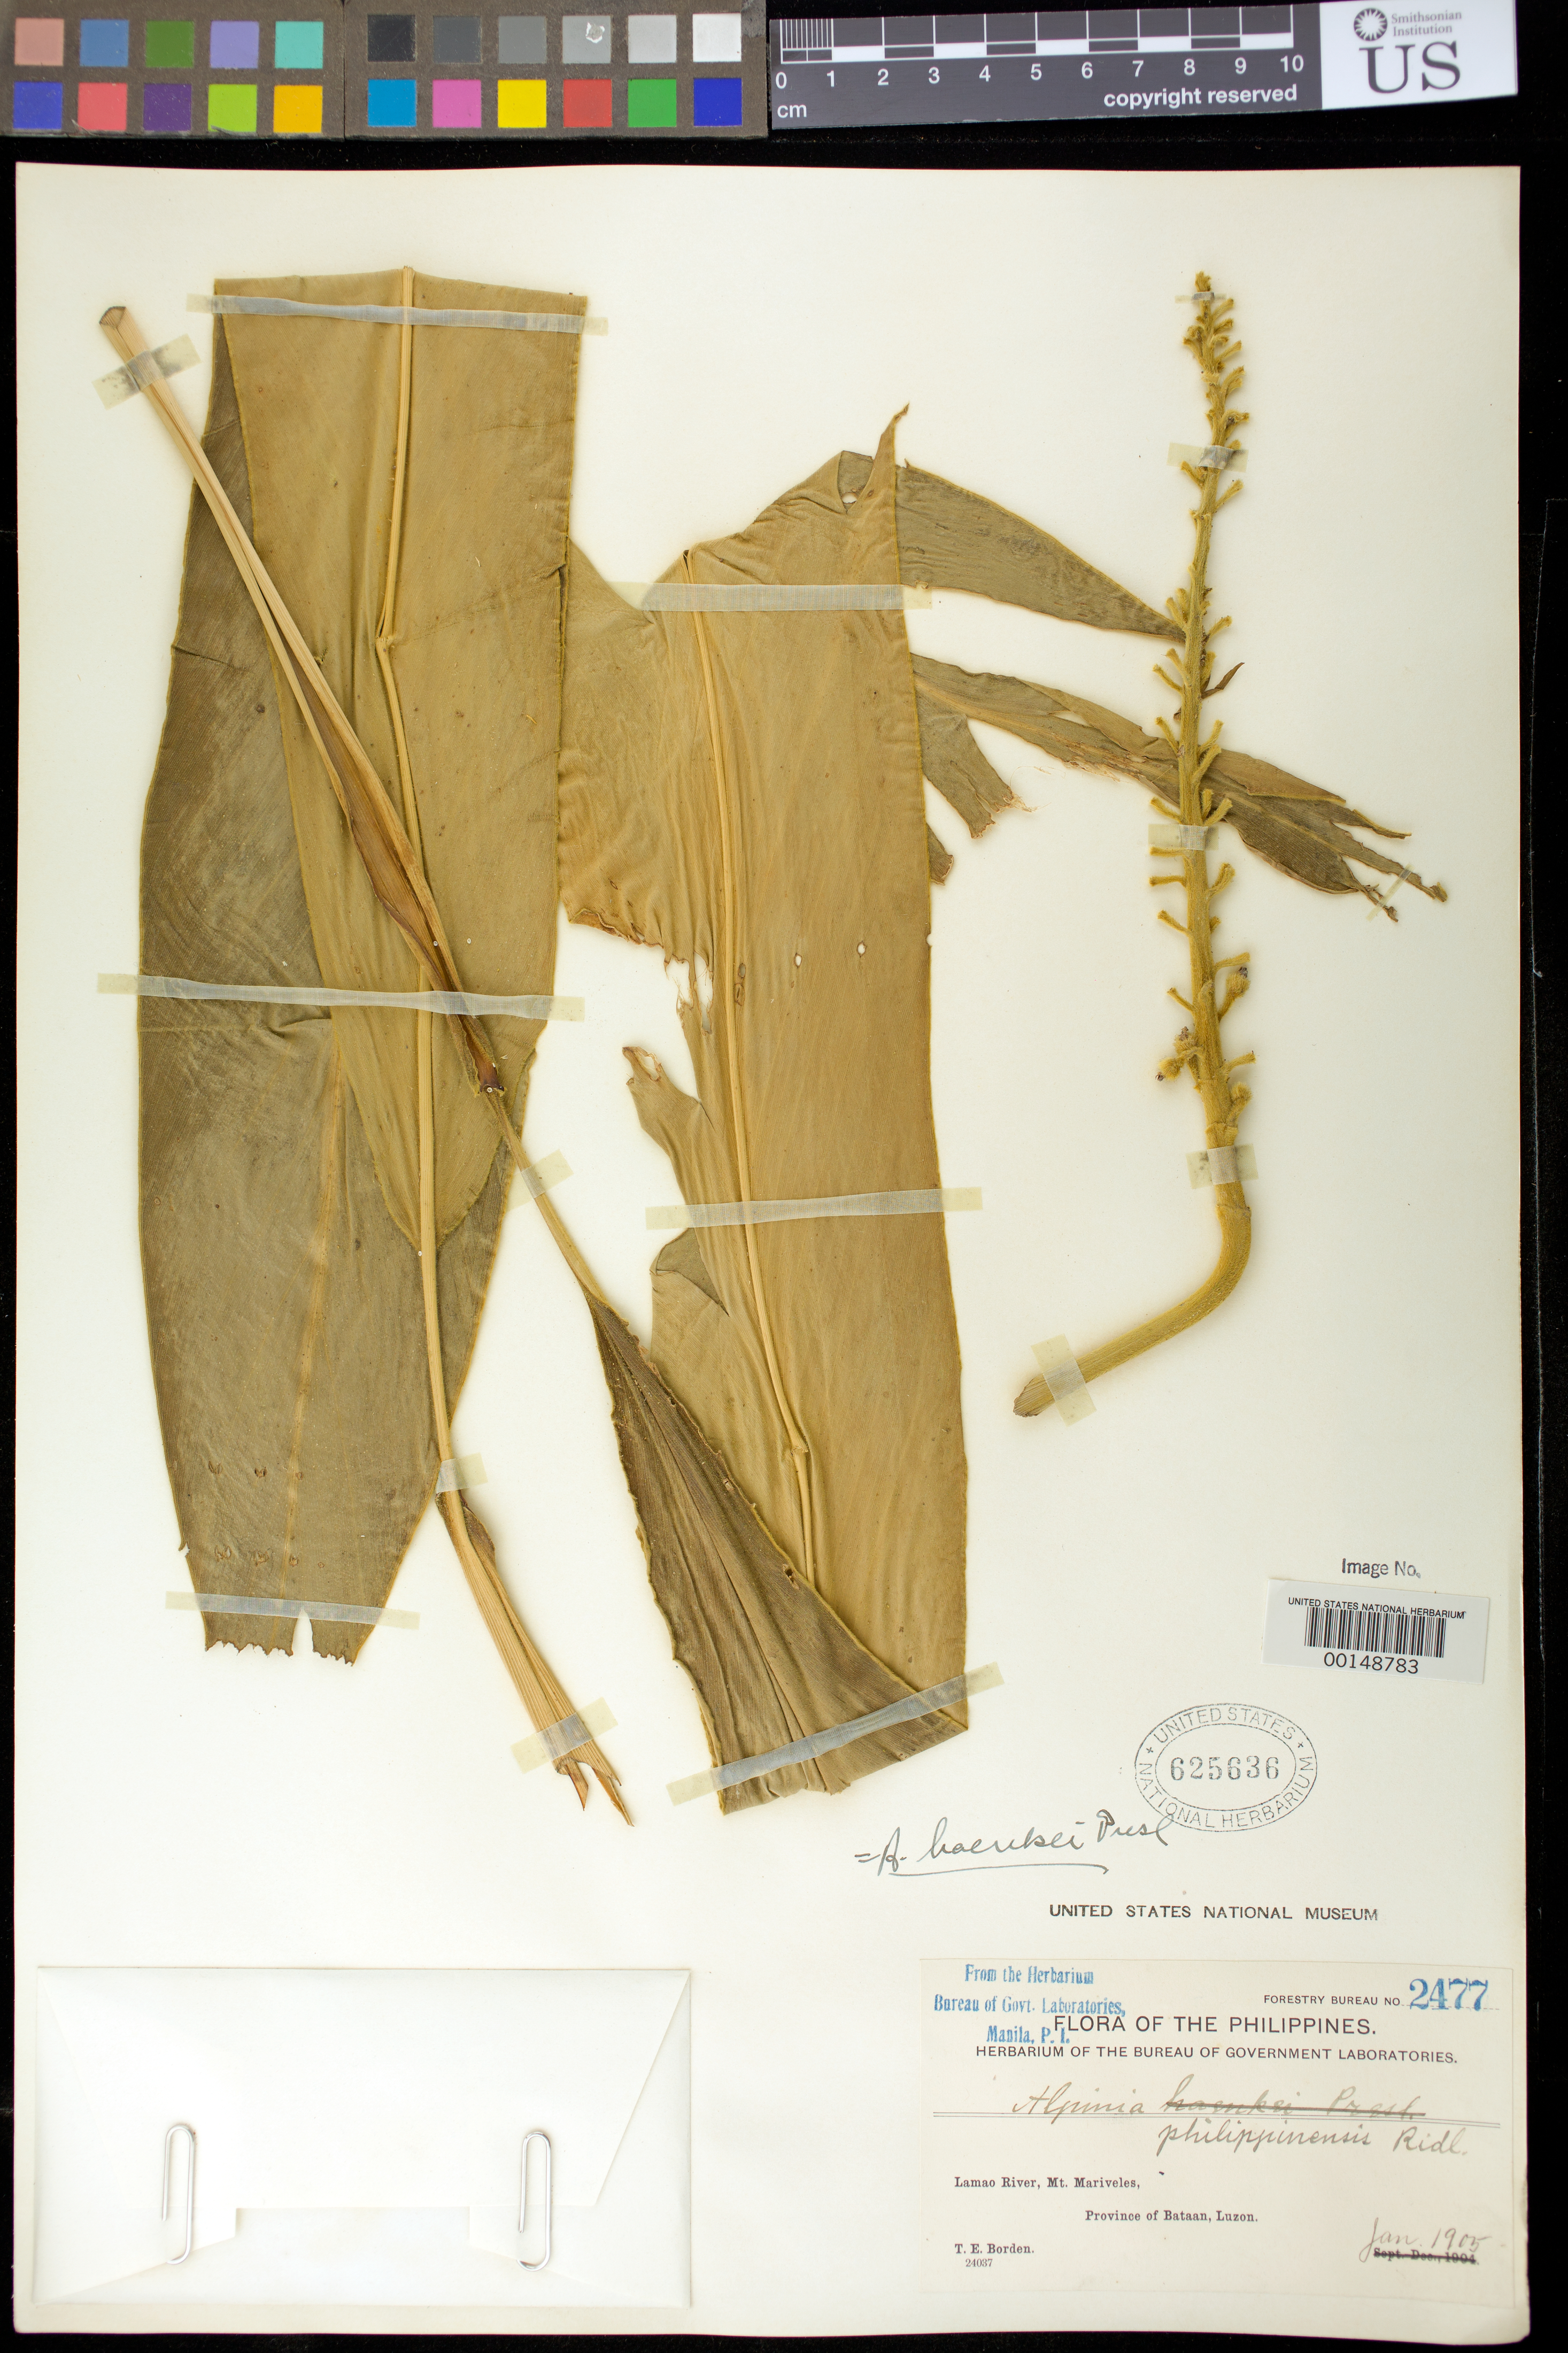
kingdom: Plantae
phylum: Tracheophyta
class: Liliopsida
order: Zingiberales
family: Zingiberaceae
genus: Alpinia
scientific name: Alpinia haenkei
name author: C. Presl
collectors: T. E. Borden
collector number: For. Bur. 2477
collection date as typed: Jan 1905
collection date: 1905-01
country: Philippines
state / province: Central Luzon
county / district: Bataan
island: Luzon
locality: Lamao River, Mt. Mariveles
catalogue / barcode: US 625636